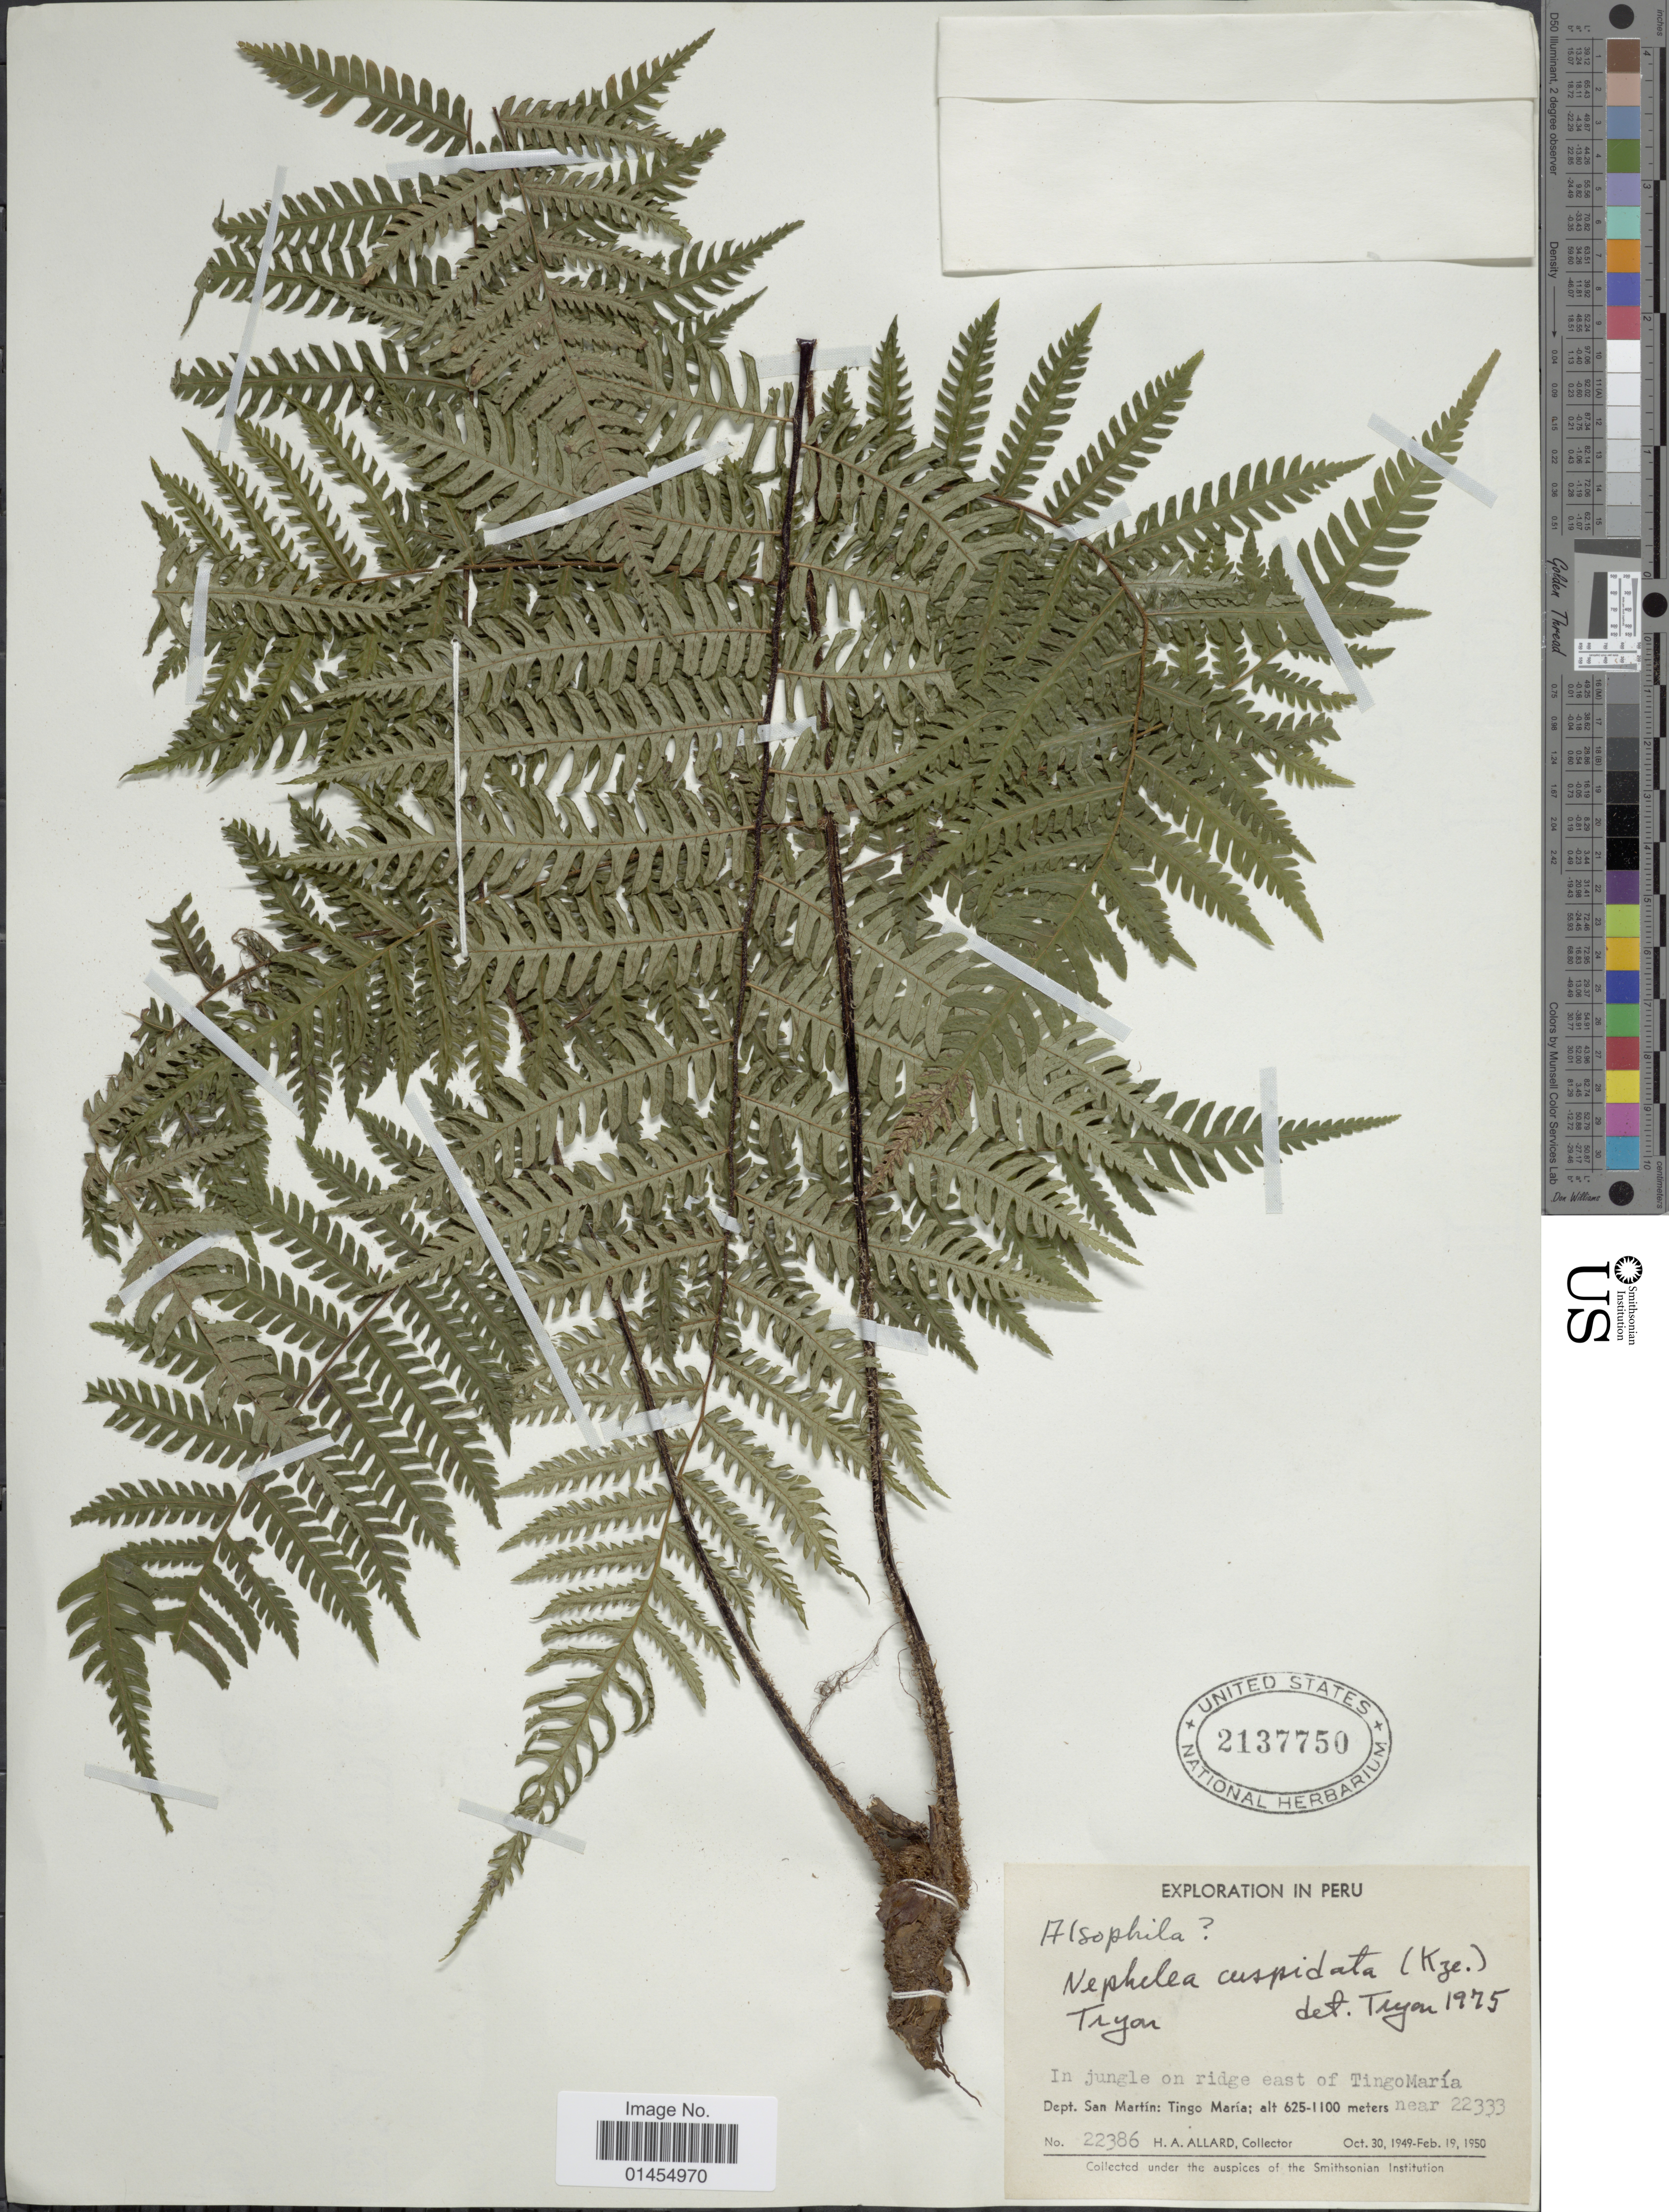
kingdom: Plantae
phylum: Tracheophyta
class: Polypodiopsida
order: Cyatheales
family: Cyatheaceae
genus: Alsophila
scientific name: Alsophila cuspidata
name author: (Kunze) D.S. Conant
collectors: H. A. Allard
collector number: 22386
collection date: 1949-10-30/1950-02-19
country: Peru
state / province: San Martín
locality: Tingo María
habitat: in jungle on ridge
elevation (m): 625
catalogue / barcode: US 2137750